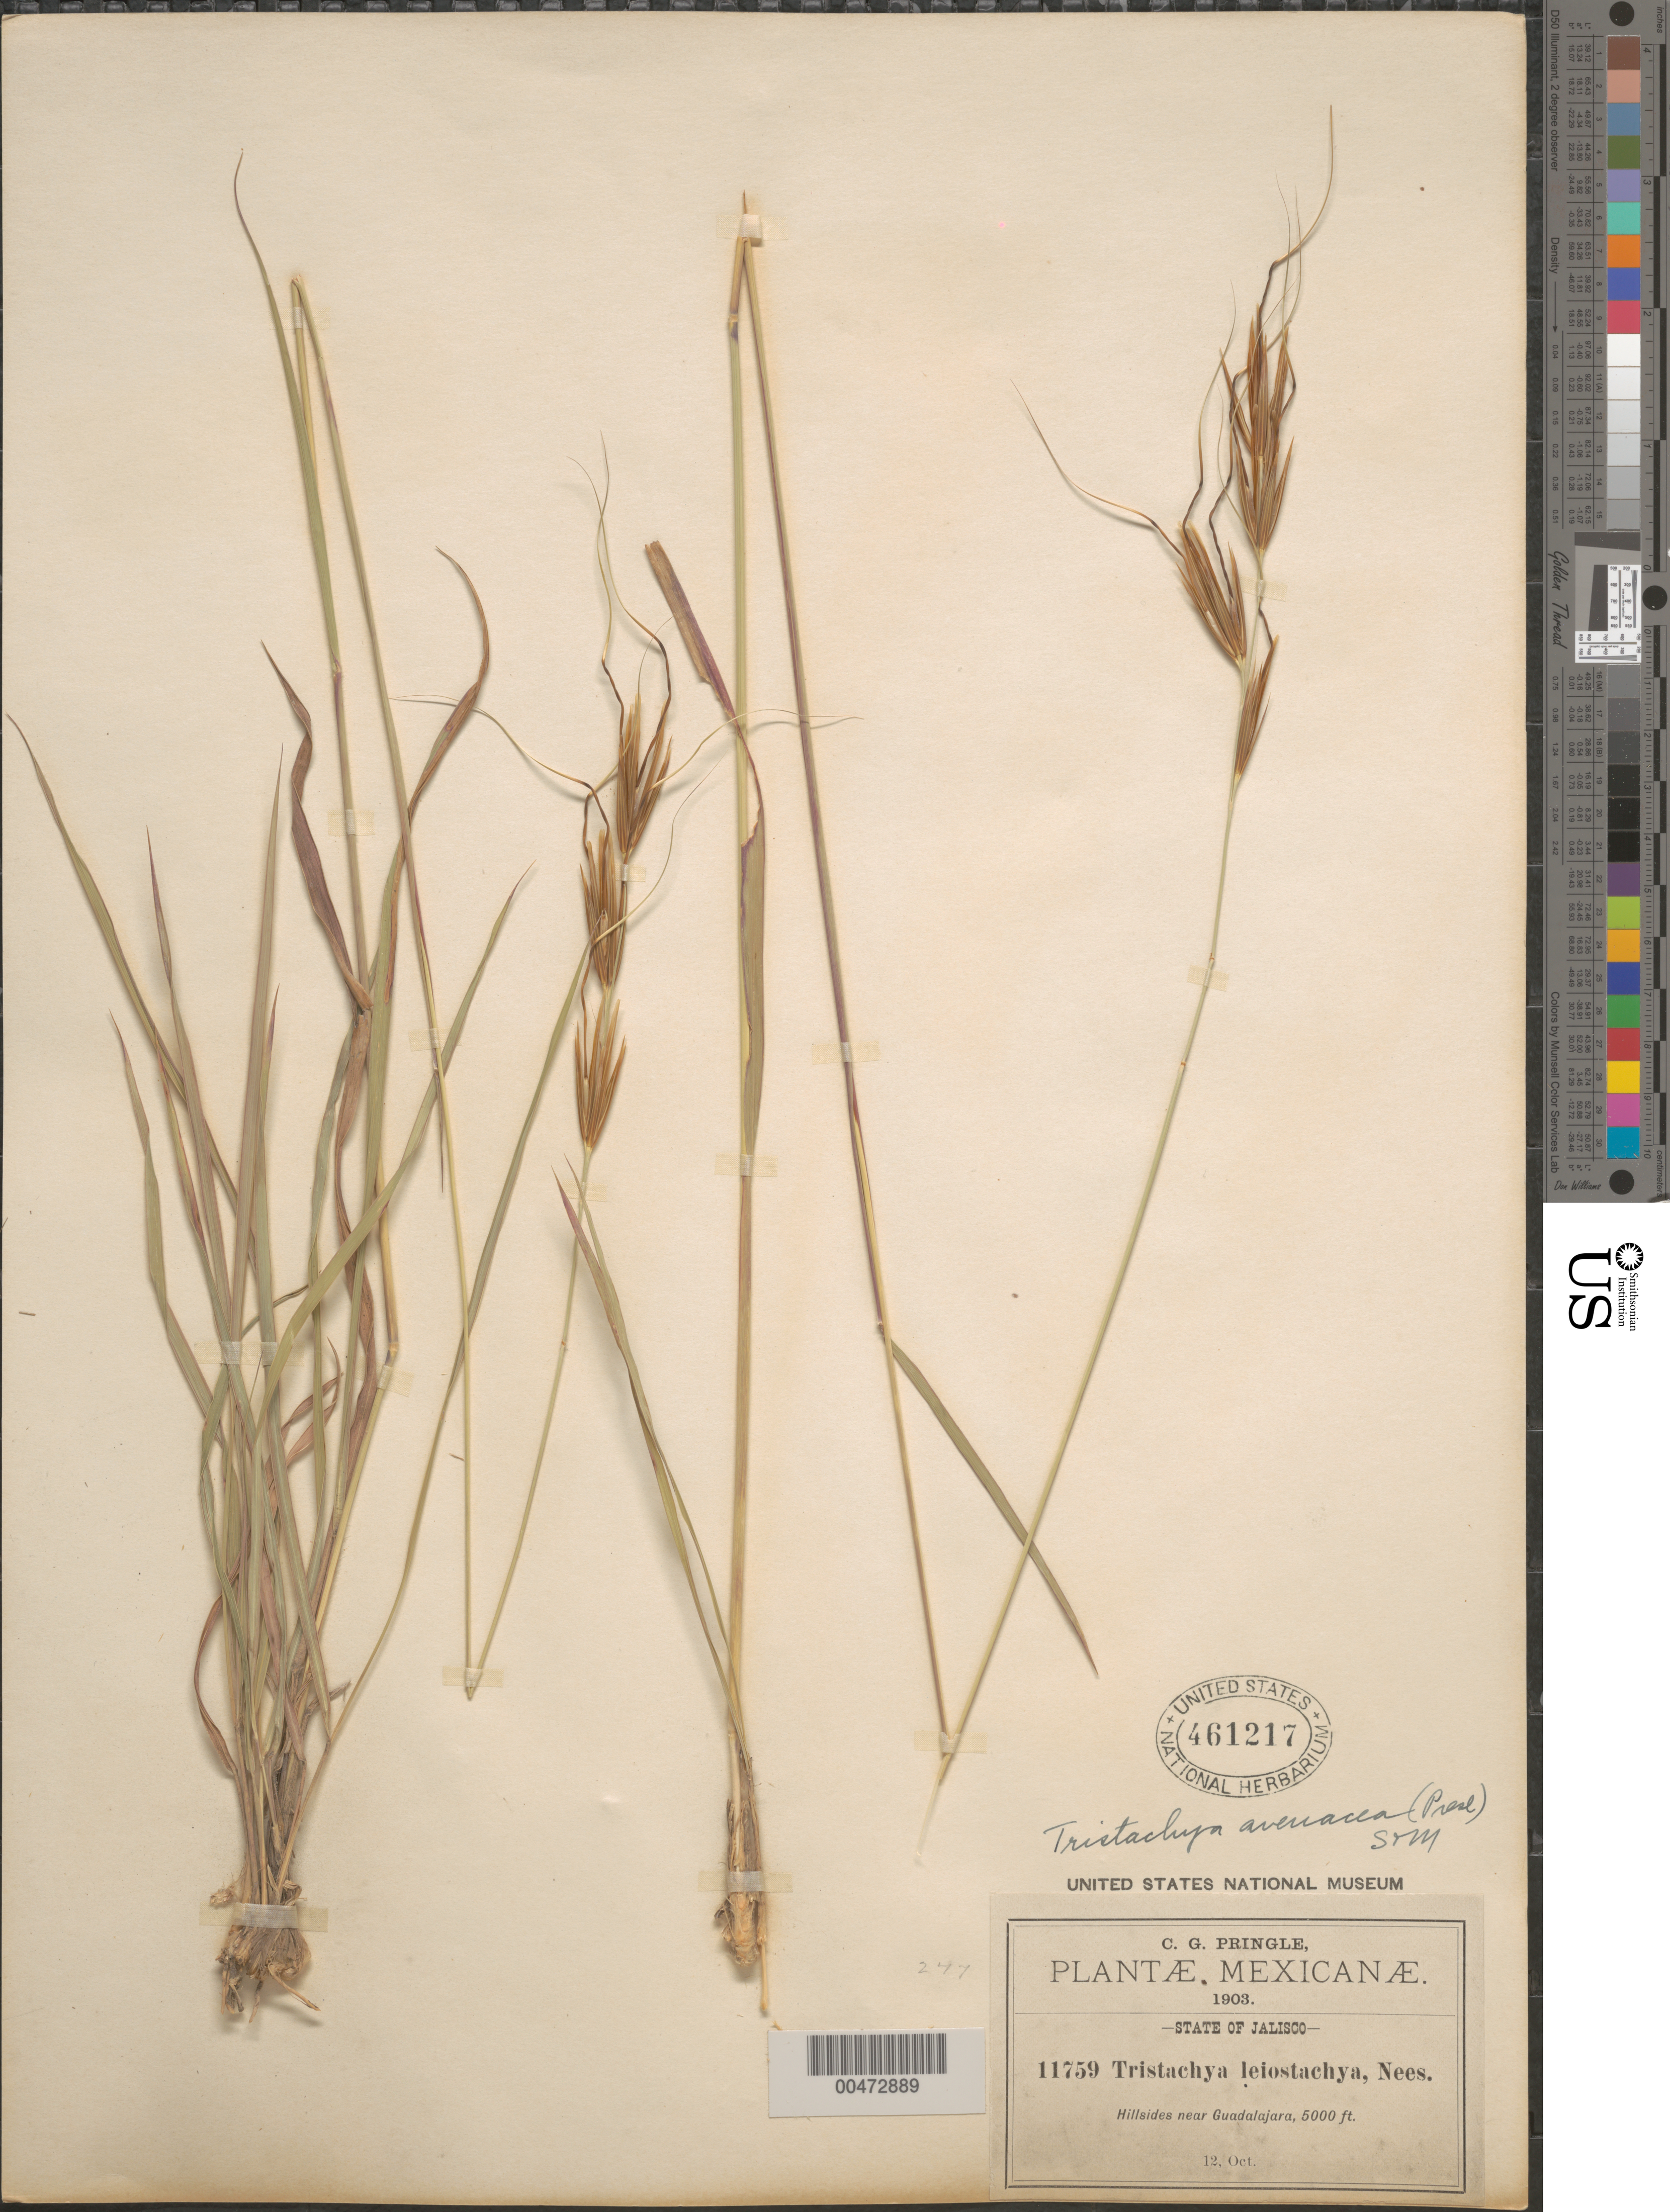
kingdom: Plantae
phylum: Tracheophyta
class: Liliopsida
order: Poales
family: Poaceae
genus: Tristachya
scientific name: Tristachya avenacea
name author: Scribn. & Merr.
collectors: C. G. Pringle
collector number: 11759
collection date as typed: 12 Oct 1903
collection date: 1903-10-12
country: Mexico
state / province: Jalisco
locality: Near Guadalajara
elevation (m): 1524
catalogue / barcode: US 461217